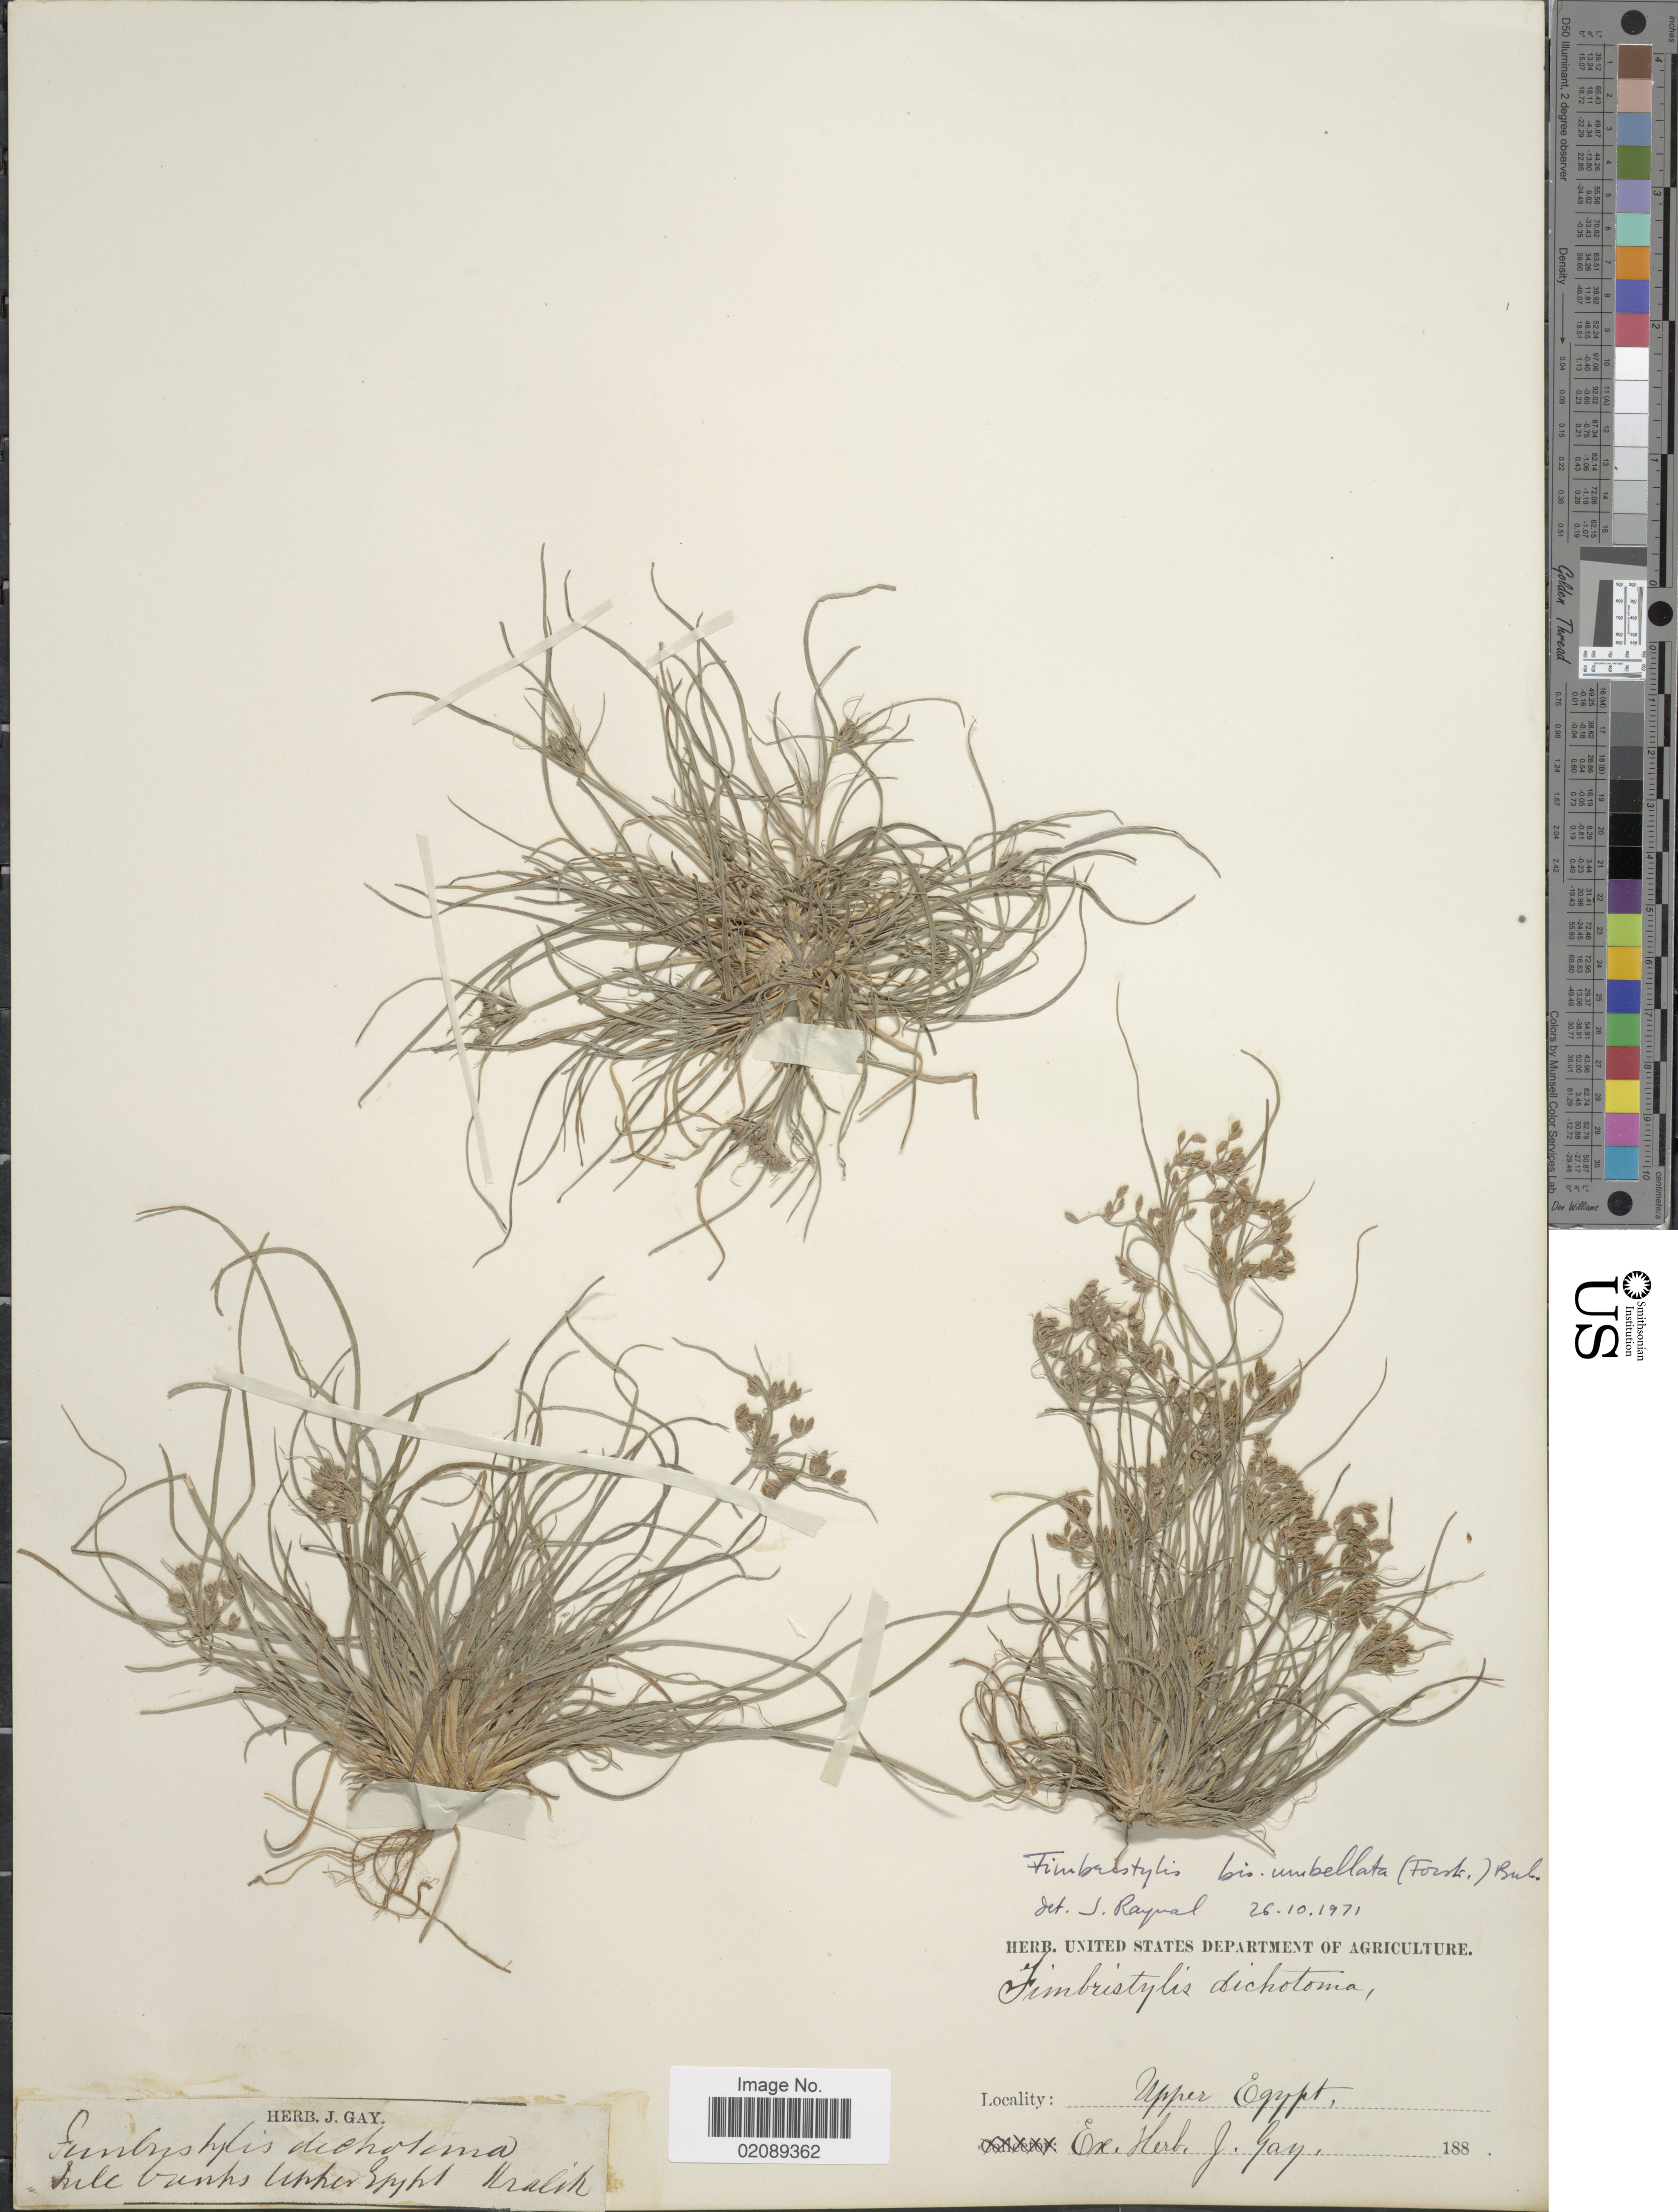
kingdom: Plantae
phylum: Tracheophyta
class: Liliopsida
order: Poales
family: Cyperaceae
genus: Fimbristylis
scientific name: Fimbristylis bisumbellata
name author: (Forssk.) Bubani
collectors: Kralik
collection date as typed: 188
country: Egypt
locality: Upper Egypt. Nile banks.